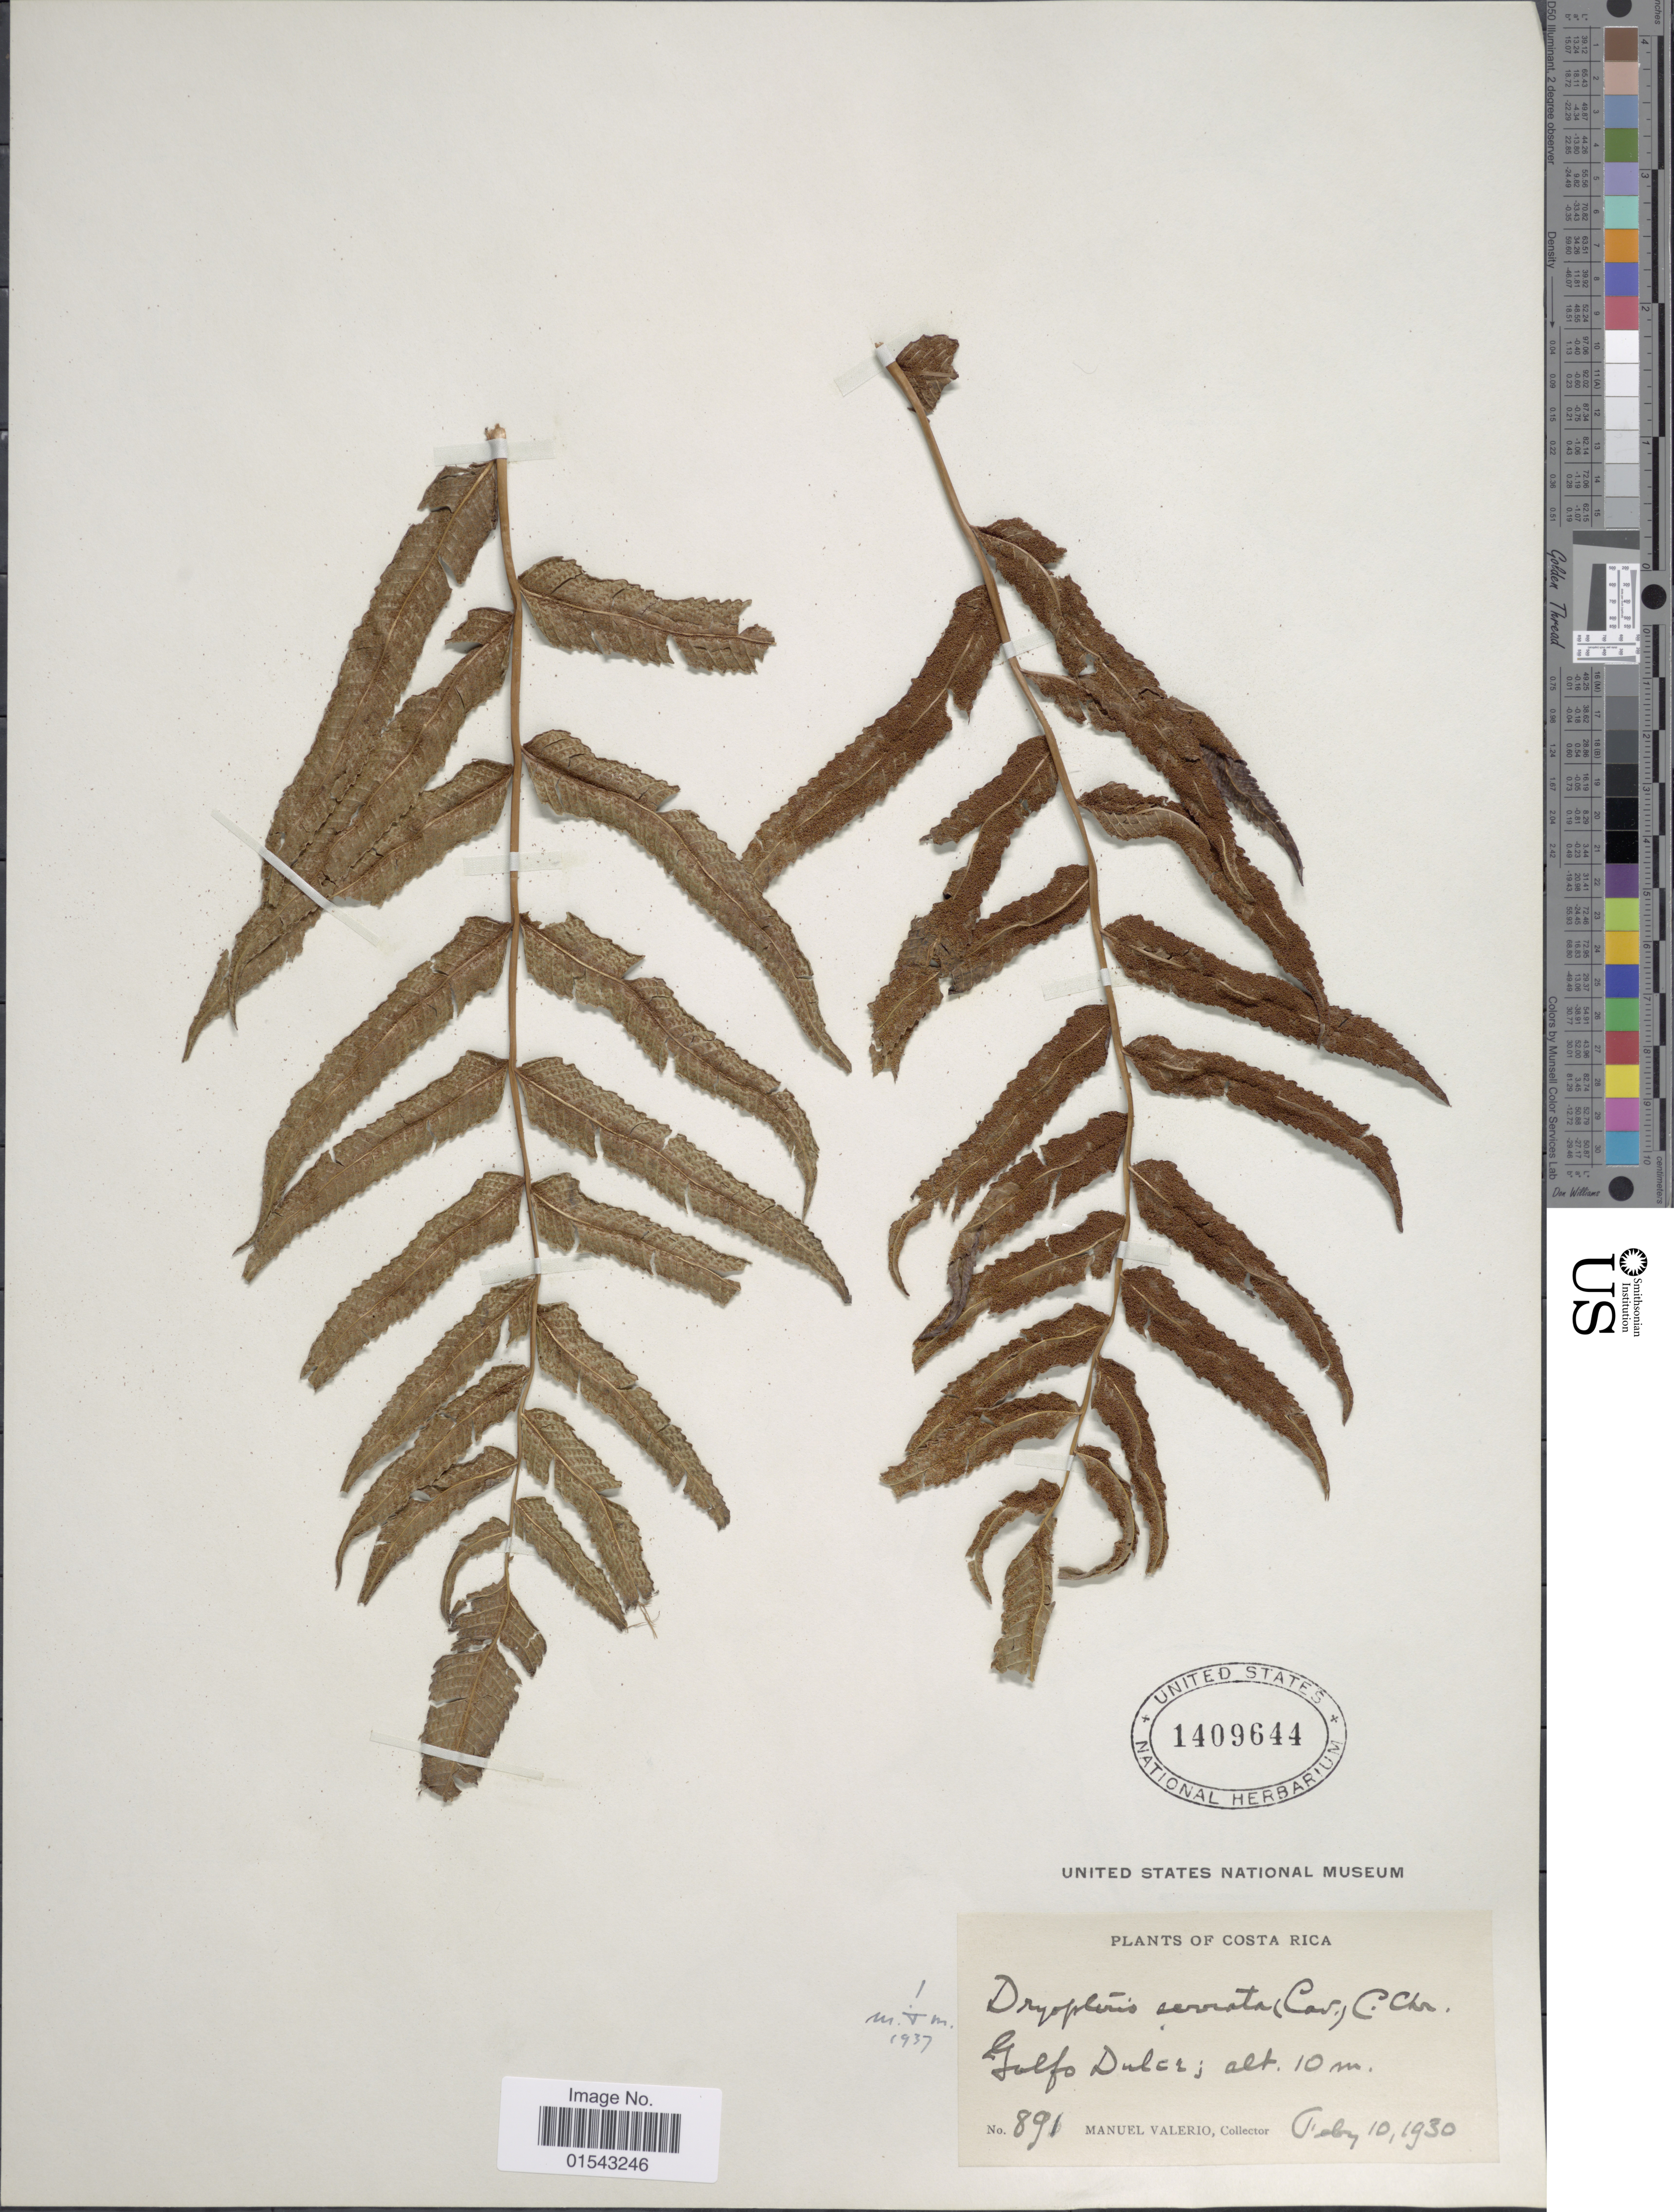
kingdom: Plantae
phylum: Tracheophyta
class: Polypodiopsida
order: Polypodiales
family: Thelypteridaceae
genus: Meniscium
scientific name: Meniscium serratum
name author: Cav.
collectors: M. Valerio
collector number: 891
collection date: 1930-02-10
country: Costa Rica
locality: Gulfo Duler, Costa Rica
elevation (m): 10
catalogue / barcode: US 1409644